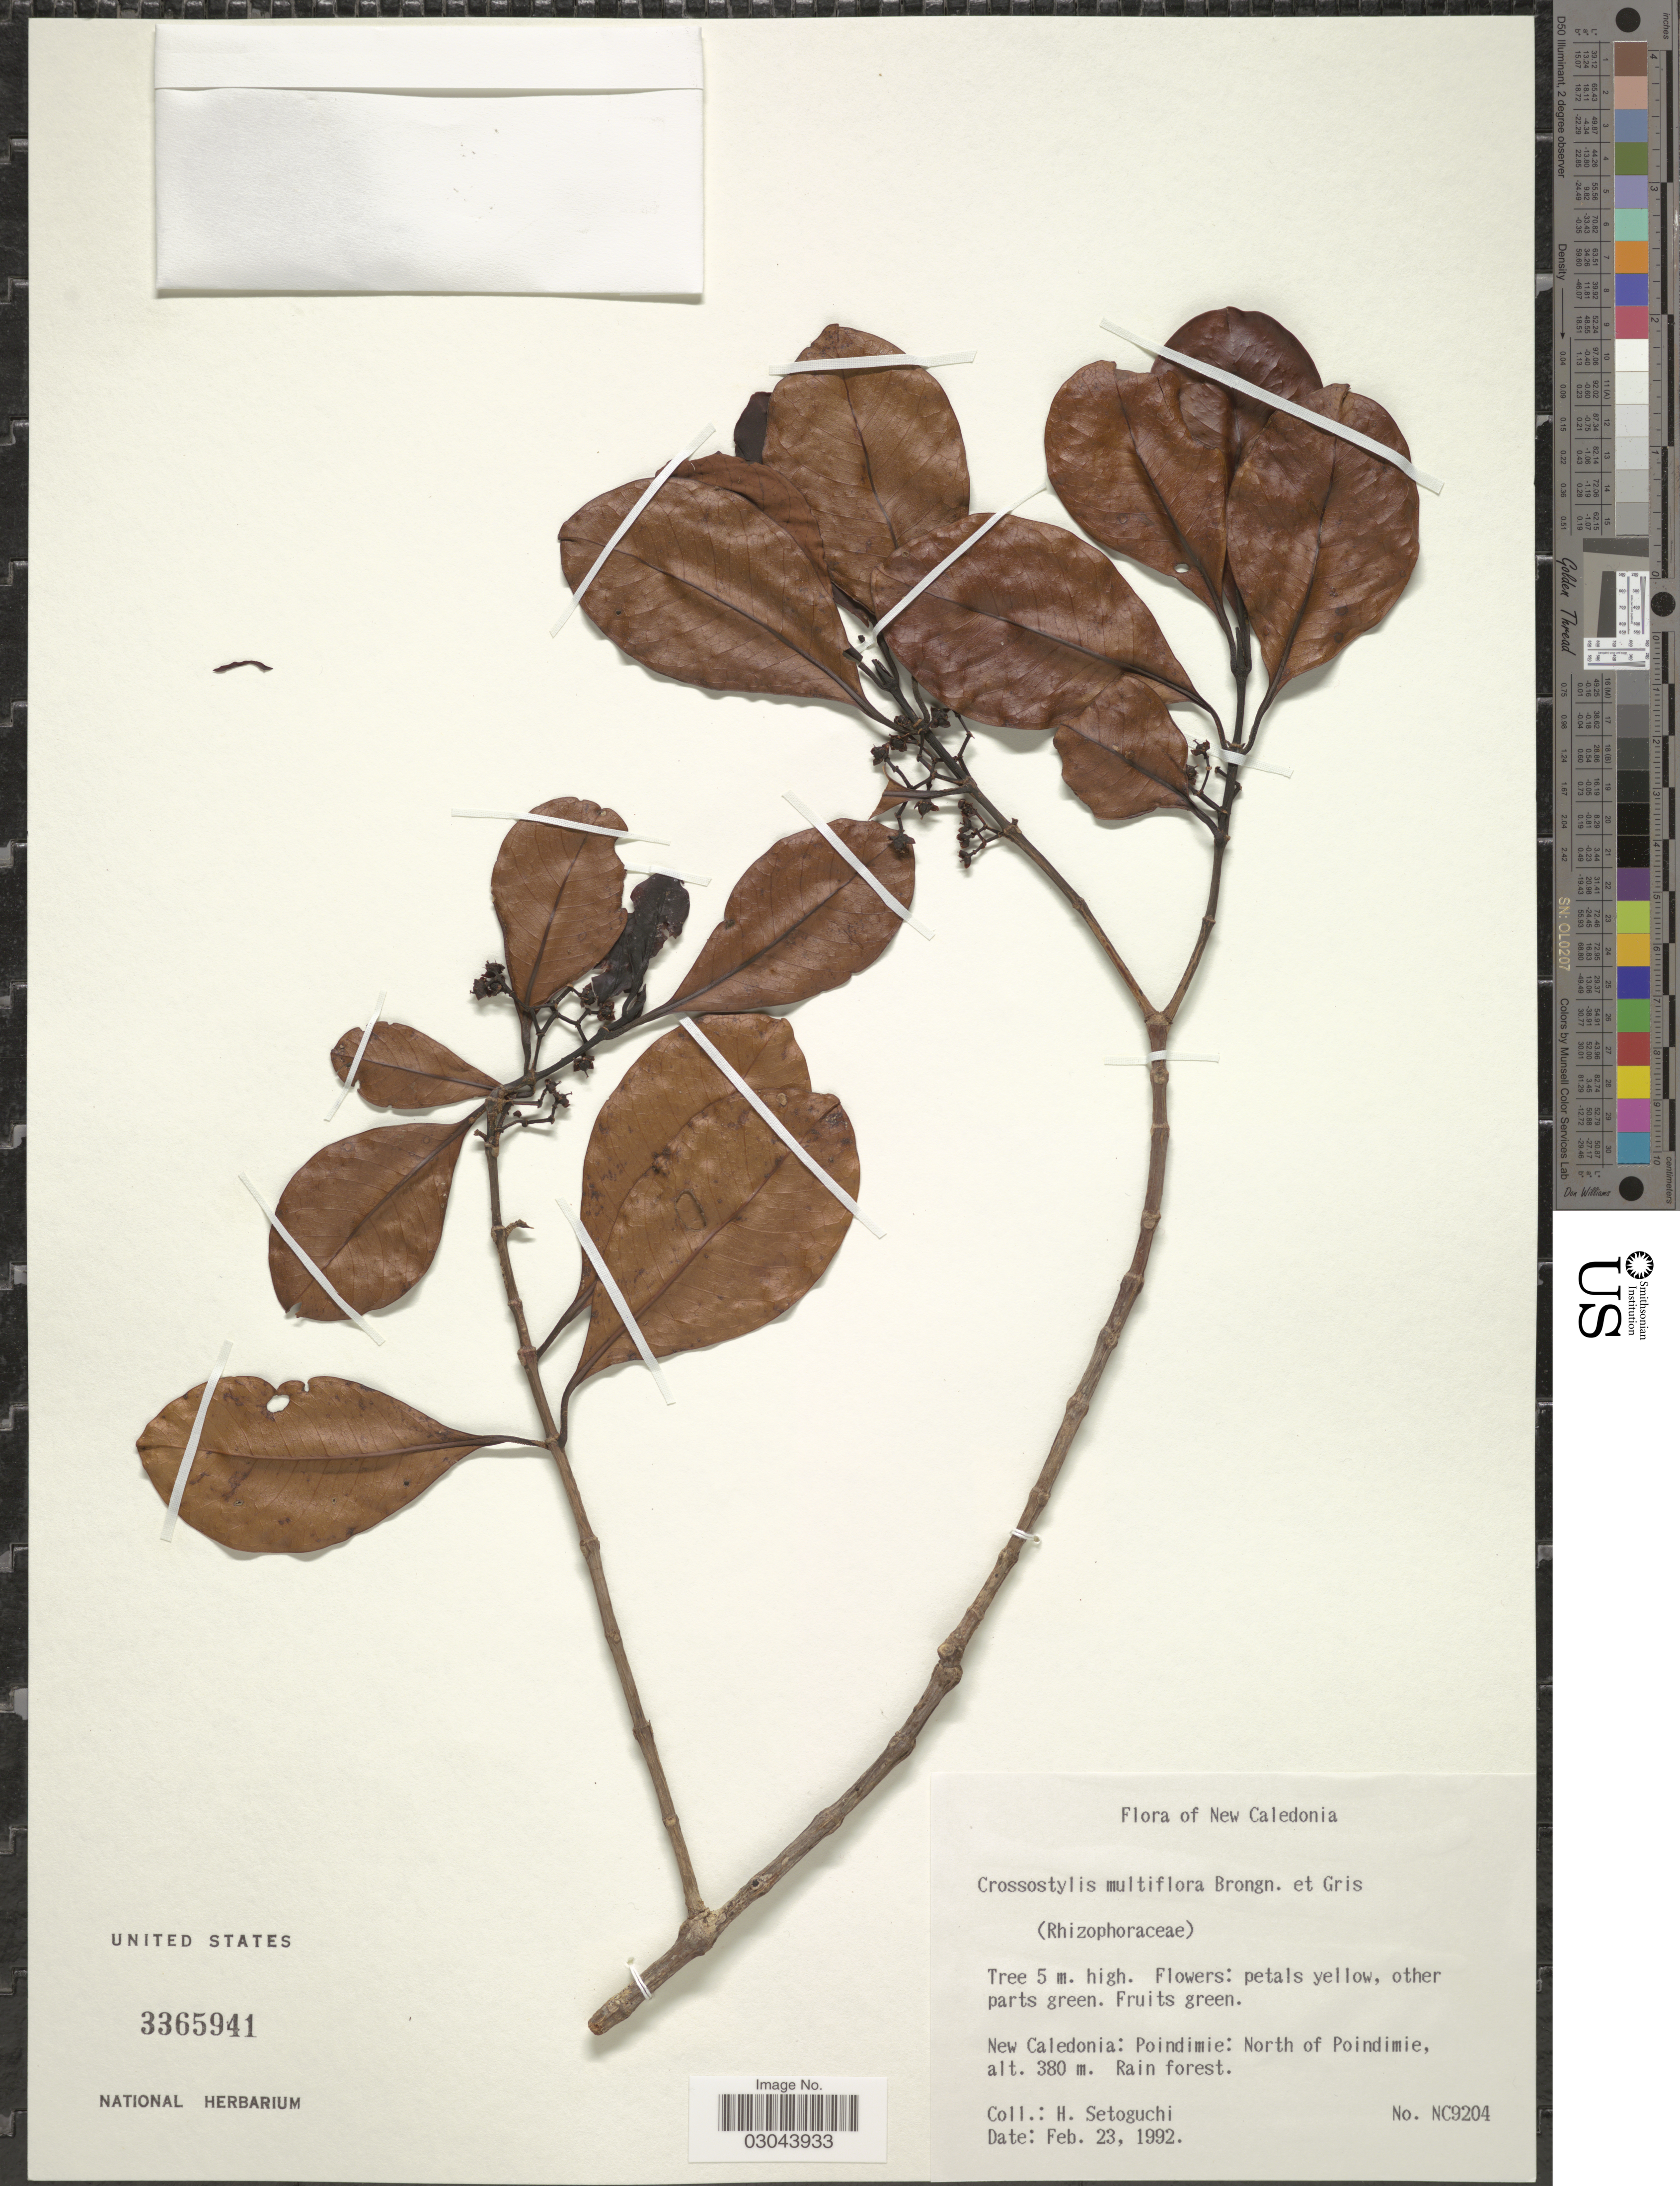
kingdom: Plantae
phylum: Tracheophyta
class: Magnoliopsida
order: Malpighiales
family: Rhizophoraceae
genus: Crossostylis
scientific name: Crossostylis multiflora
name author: Brongn. & Gris ex Pancher & Sebert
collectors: H. Setoguchi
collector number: NC9204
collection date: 1992-02-23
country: New Caledonia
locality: Poindimie: North of Poindimie.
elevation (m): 380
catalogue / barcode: US 3365941